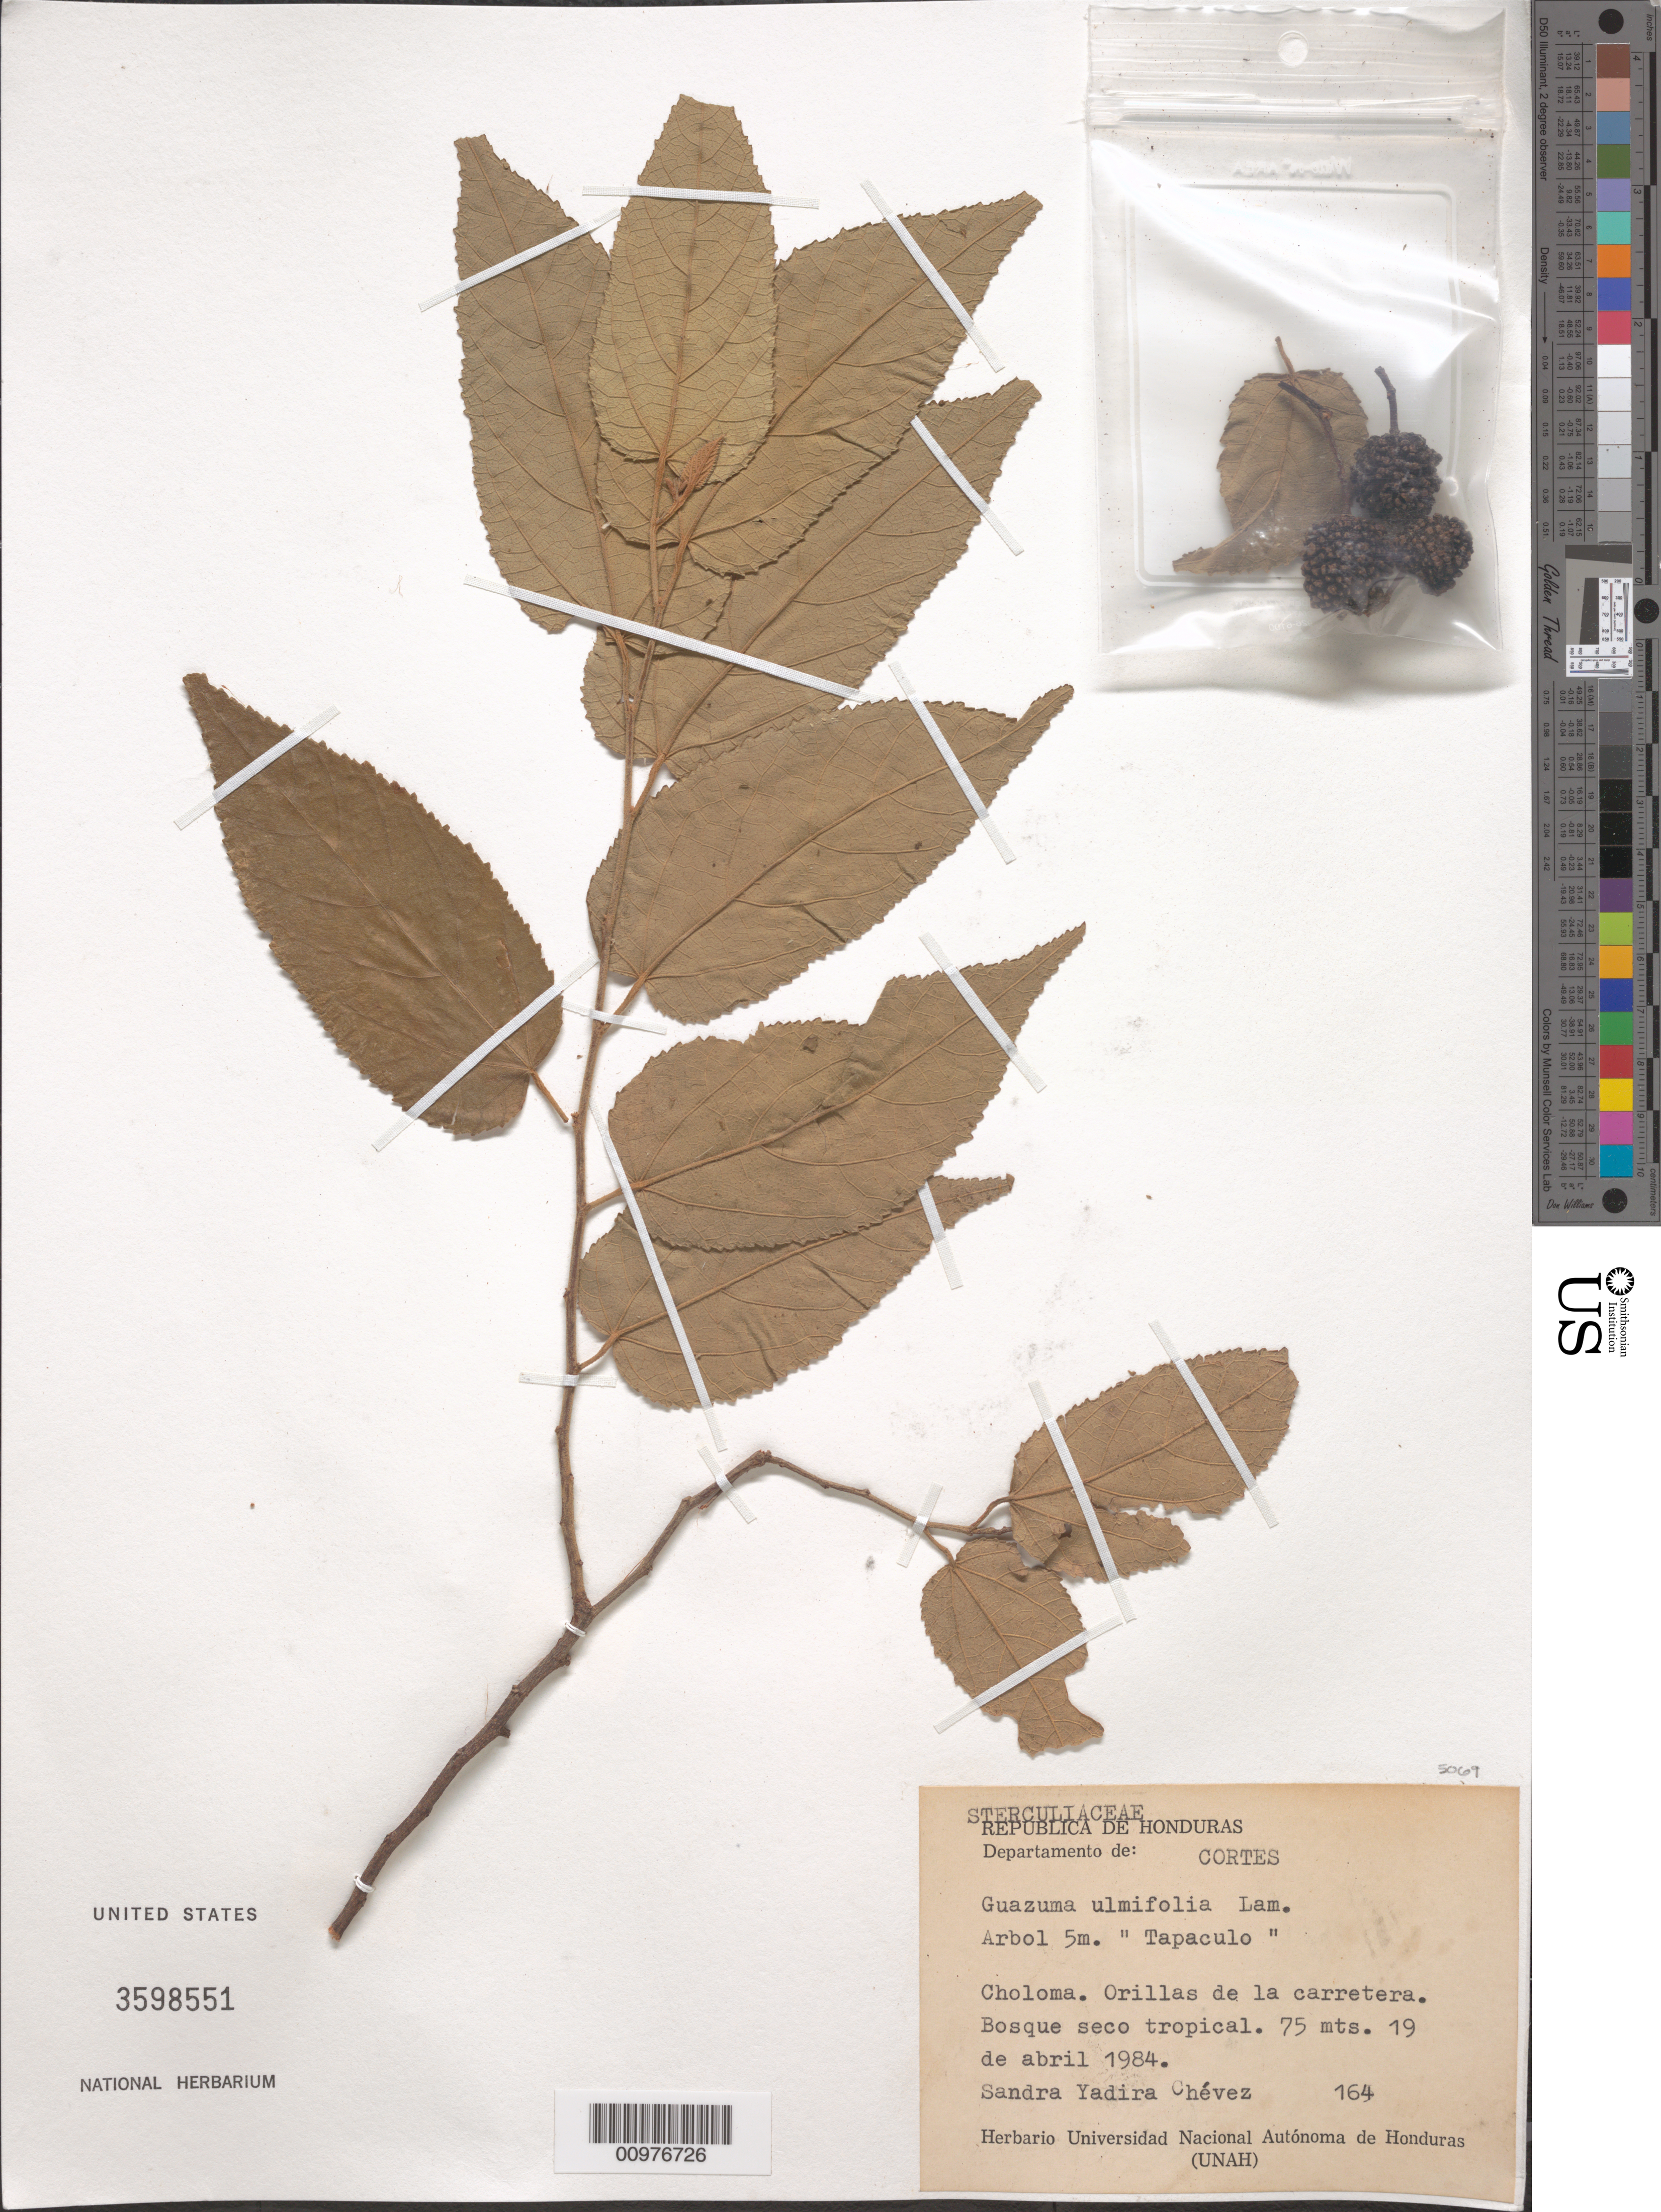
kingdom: Plantae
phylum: Tracheophyta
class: Magnoliopsida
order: Malvales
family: Malvaceae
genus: Guazuma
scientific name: Guazuma ulmifolia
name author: Lam.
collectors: S. Chévez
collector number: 164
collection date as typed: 19 de abril 1984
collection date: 1984-04-19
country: Honduras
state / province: Cortés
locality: Choloma. Orillas de la carretera.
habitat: Bosque seco tropical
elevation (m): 75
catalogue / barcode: US 3598551